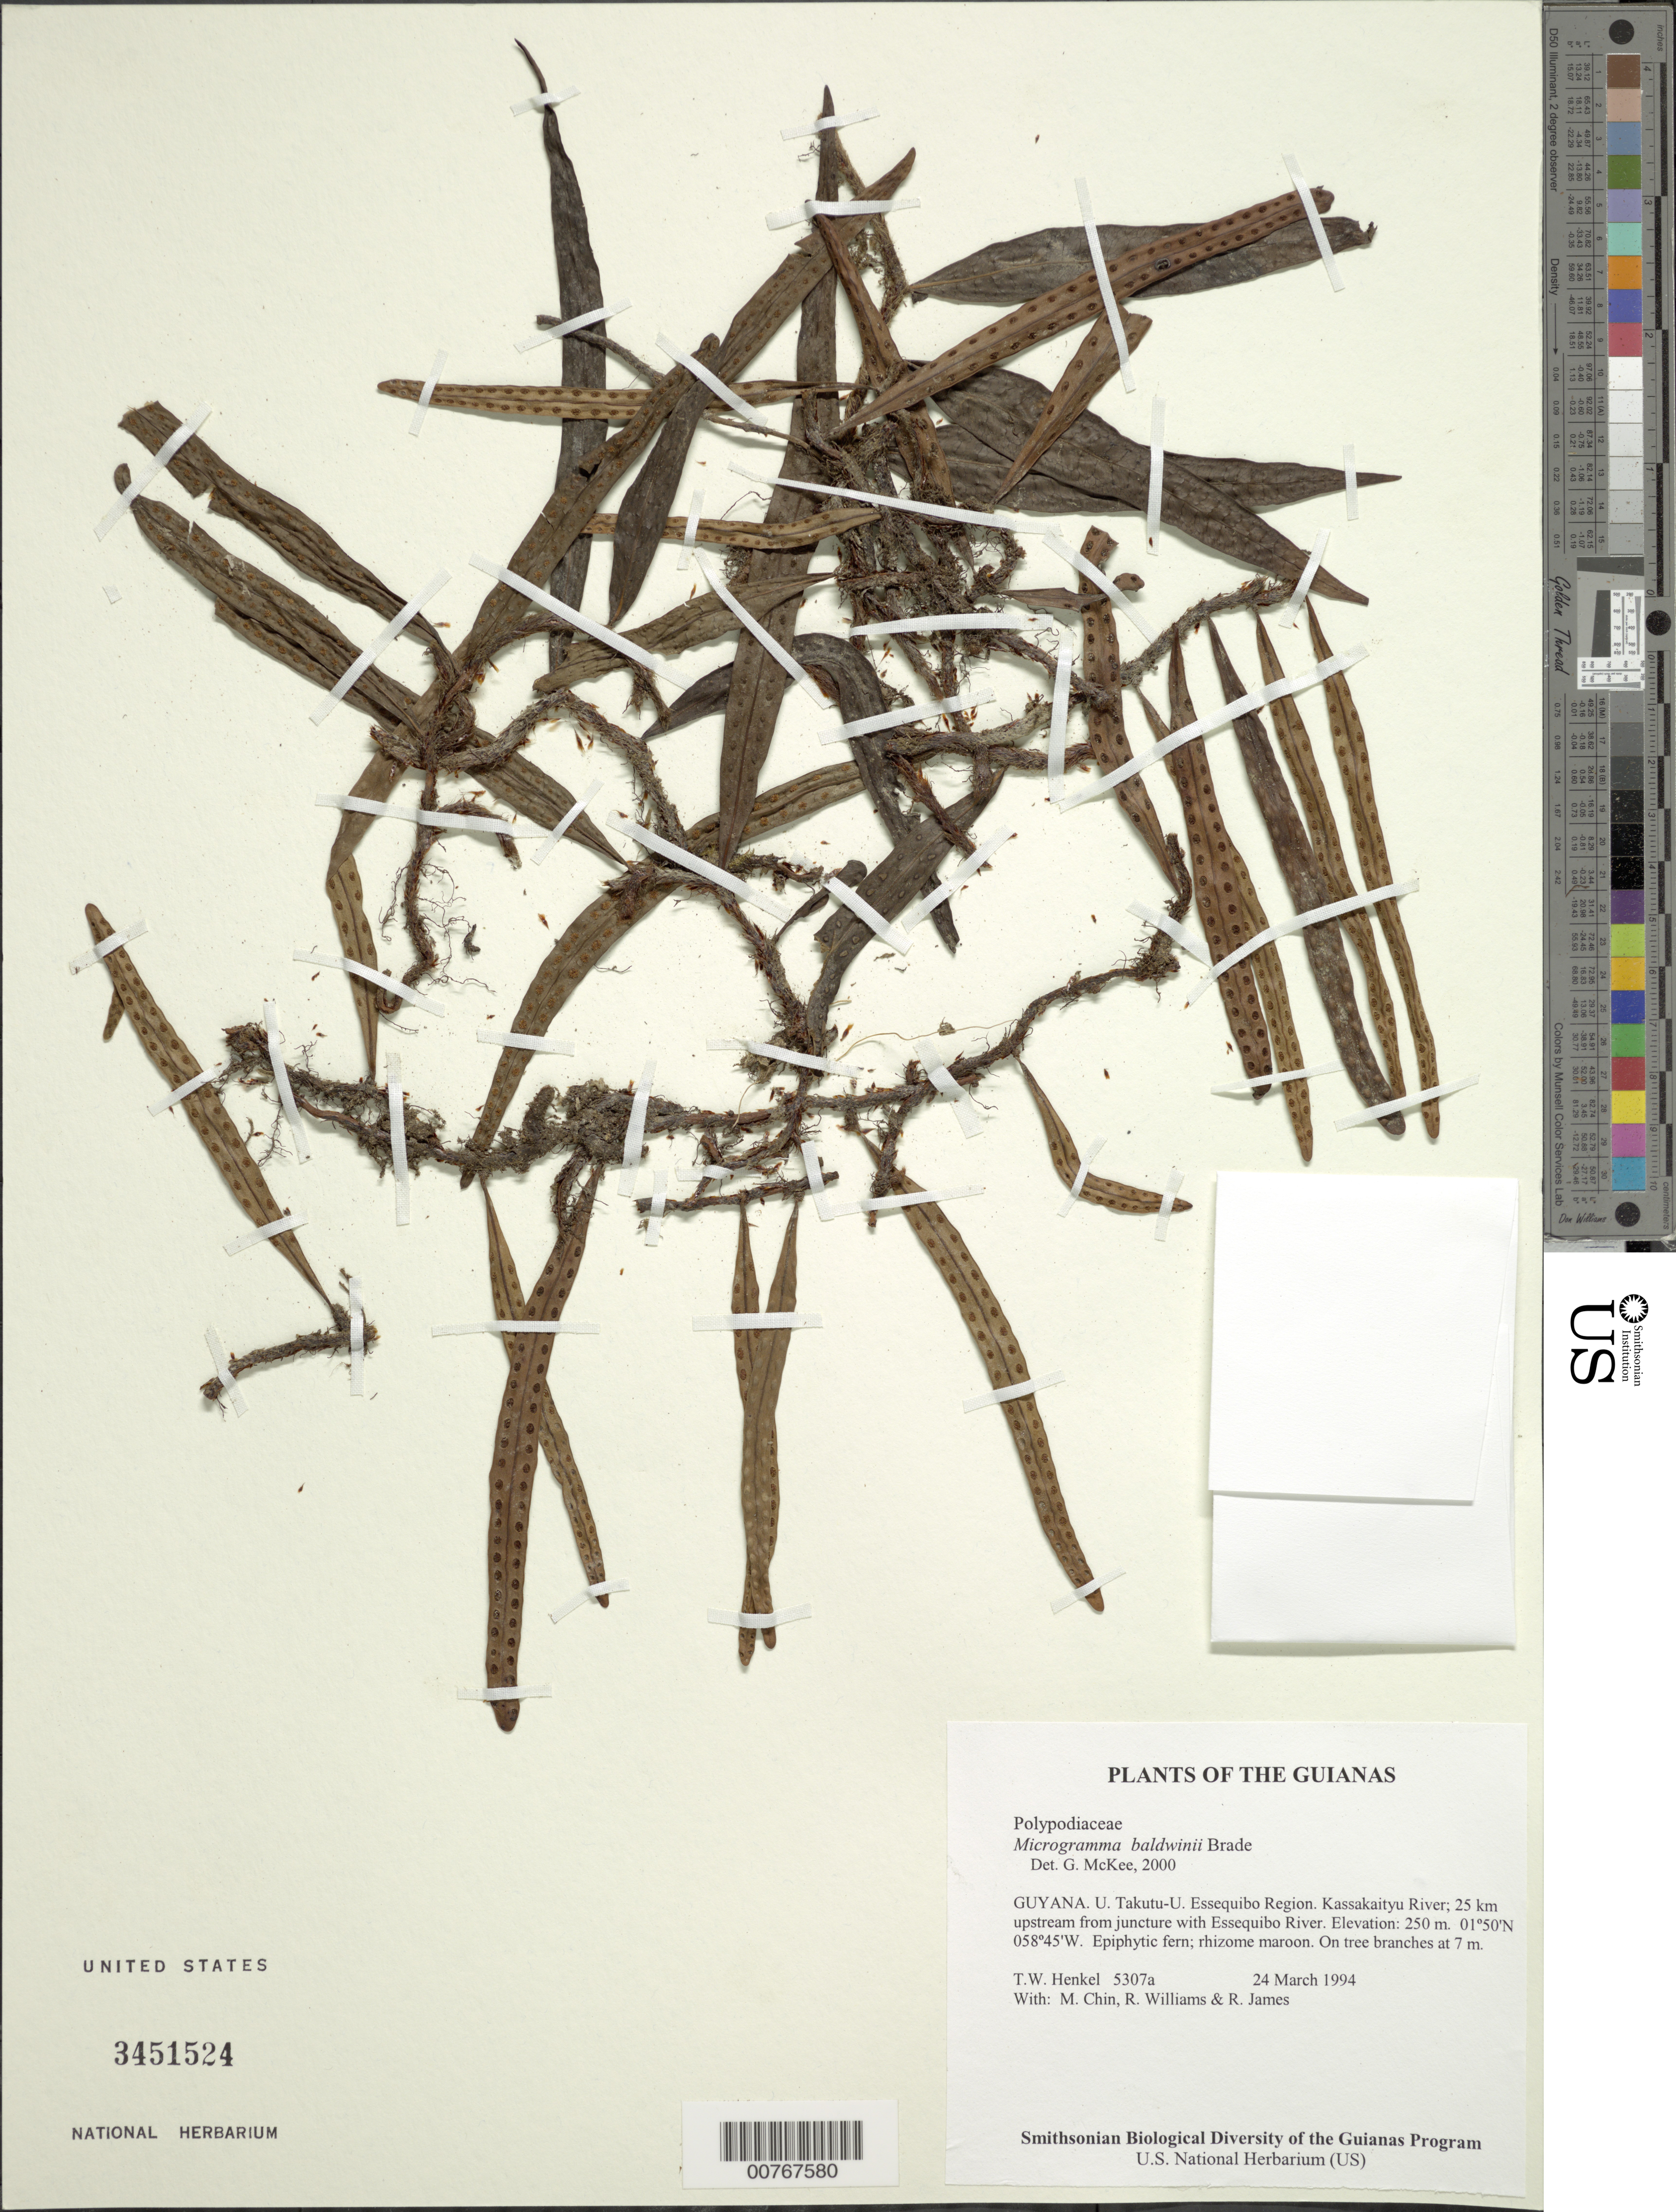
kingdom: Plantae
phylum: Tracheophyta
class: Polypodiopsida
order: Polypodiales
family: Polypodiaceae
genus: Microgramma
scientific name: Microgramma baldwinii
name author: Brade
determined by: McKee, G. S., (US), NMNH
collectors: T. Henkel, M. Chin, R. Williams & R. James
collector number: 5307 a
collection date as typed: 24 March 1994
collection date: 1994-03-24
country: Guyana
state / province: U. Takutu-U. Essequibo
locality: Kassakaityu River; 25 km upstream from juncture with Essequibo River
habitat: Riverine forest and bank vegetation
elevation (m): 250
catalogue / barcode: US 3451524